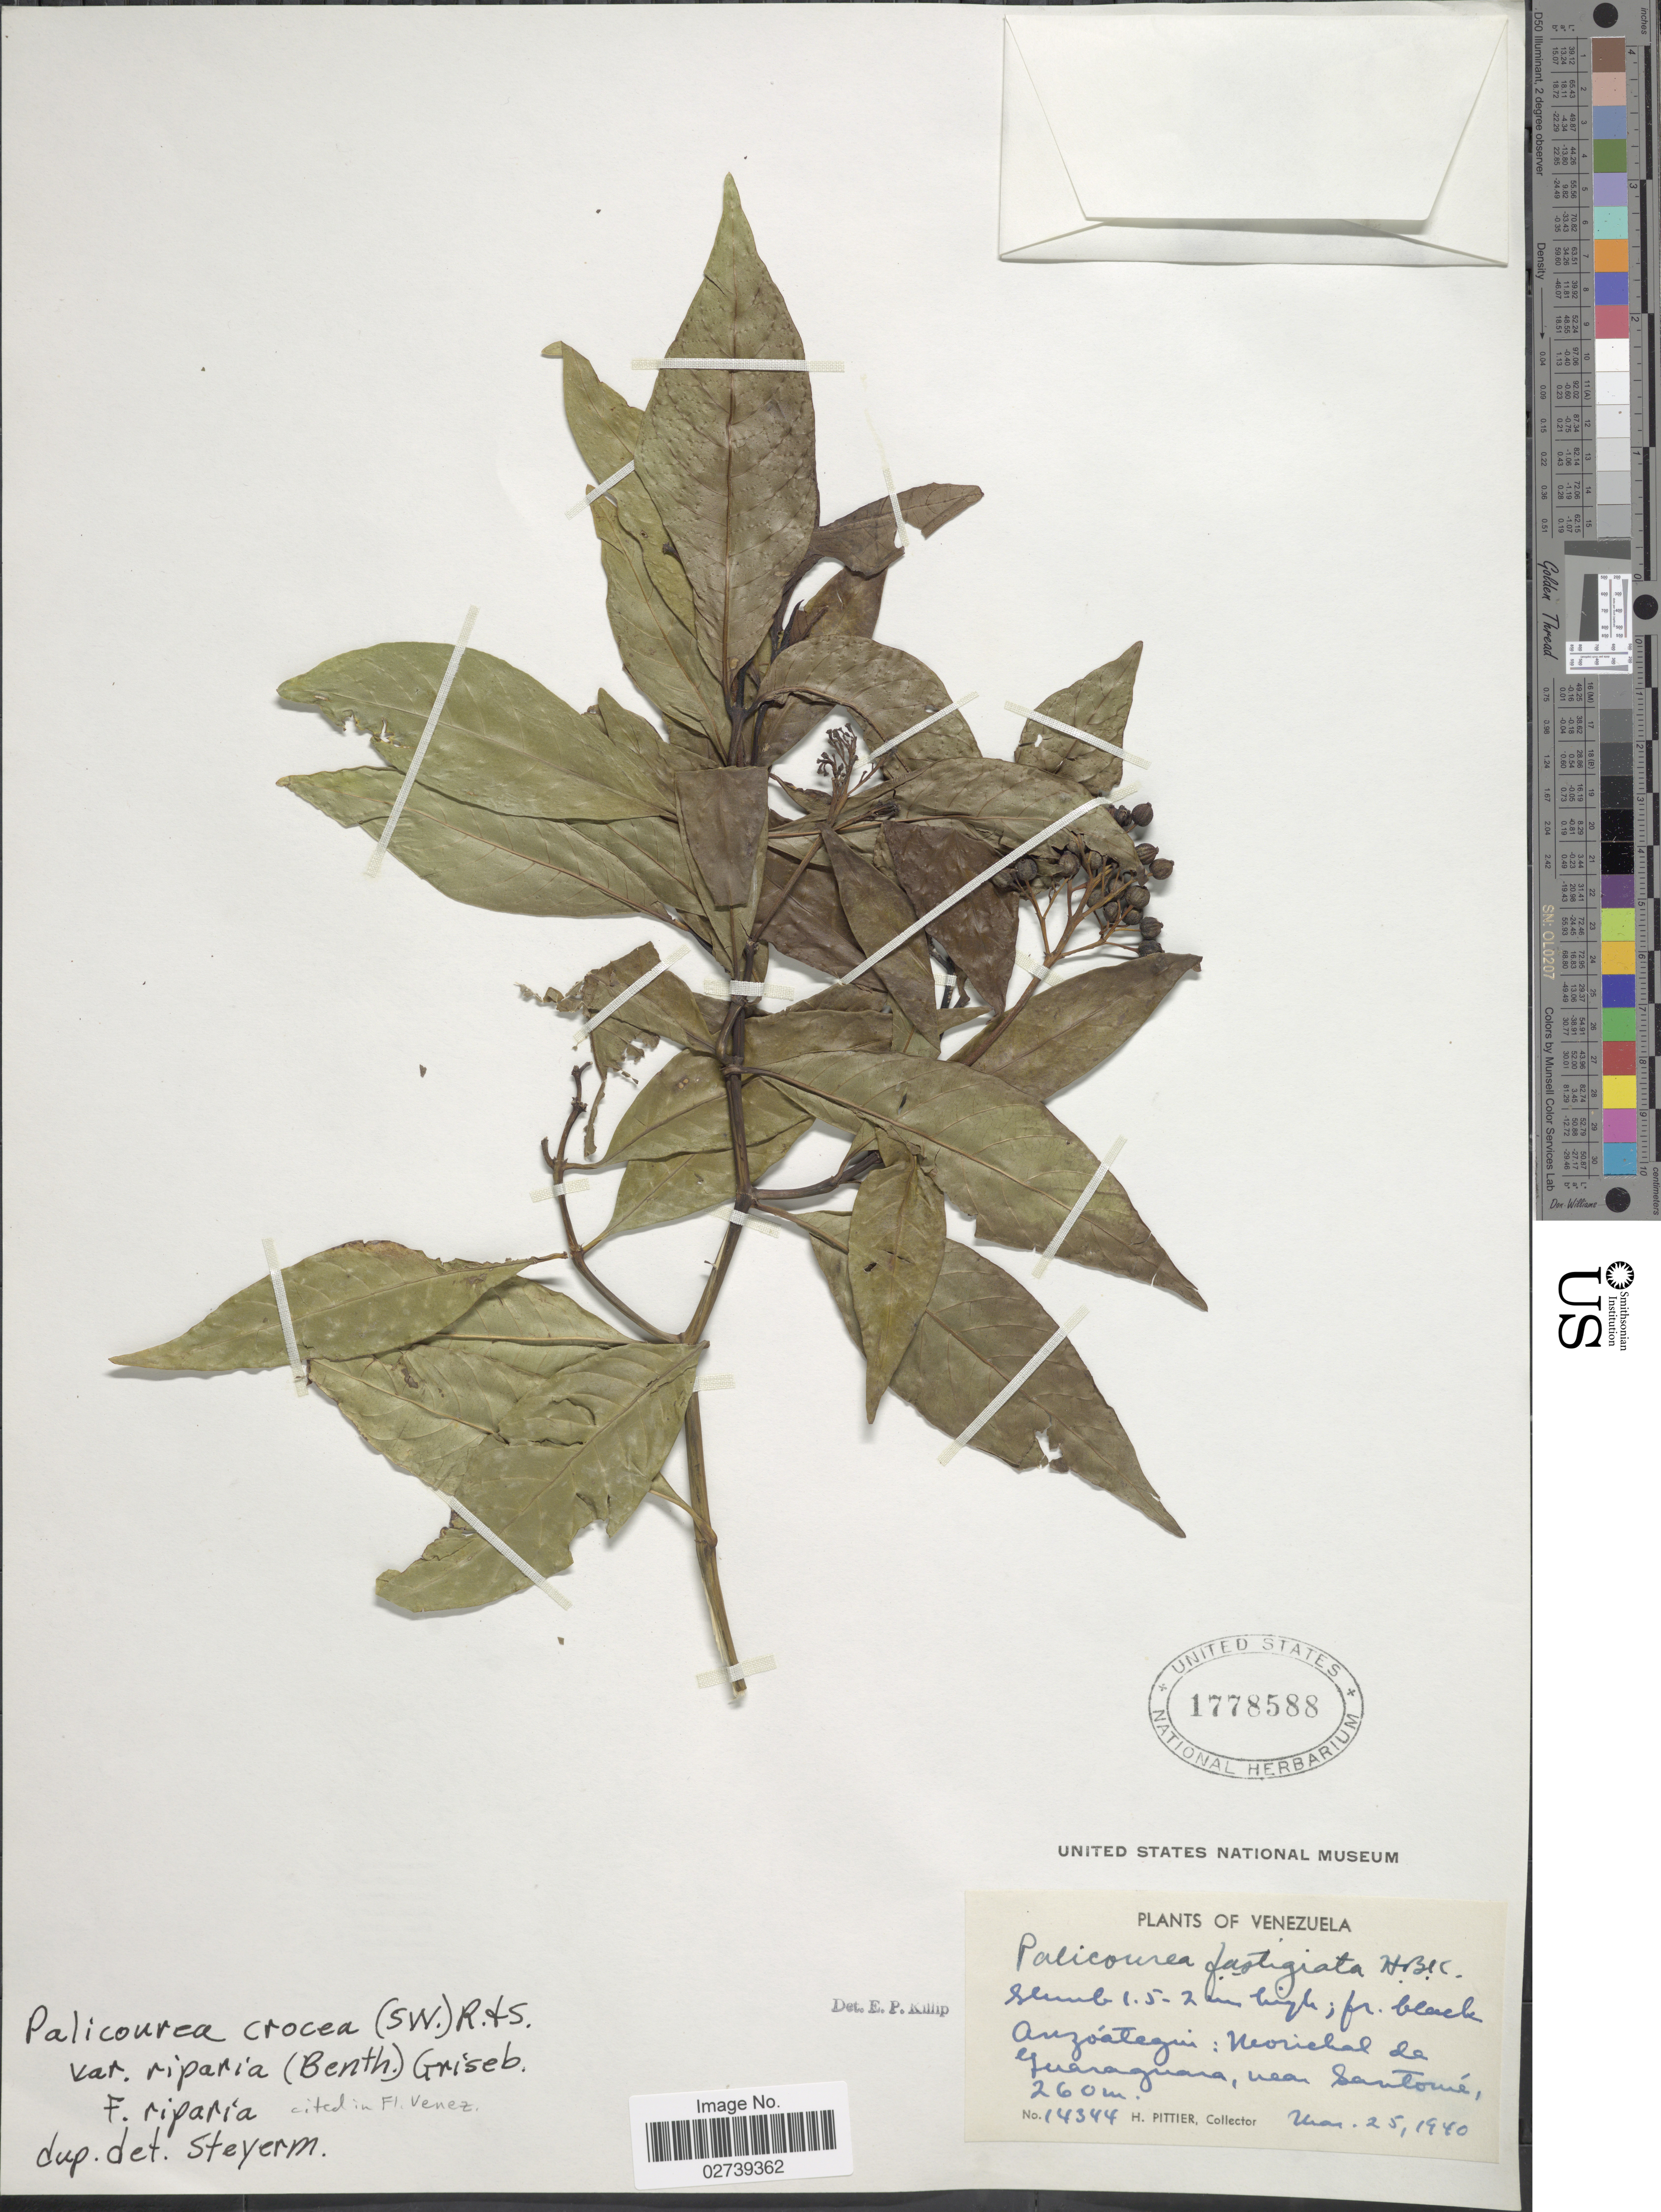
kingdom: Plantae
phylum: Tracheophyta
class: Magnoliopsida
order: Gentianales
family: Rubiaceae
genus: Palicourea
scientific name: Palicourea crocea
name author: (Sw.) Schult.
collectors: H. F. Pittier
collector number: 14344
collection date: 1940-03-25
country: Venezuela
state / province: Anzoategui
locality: Morichal de Guaraguara, near Santome.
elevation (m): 260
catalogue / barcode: US 1778588